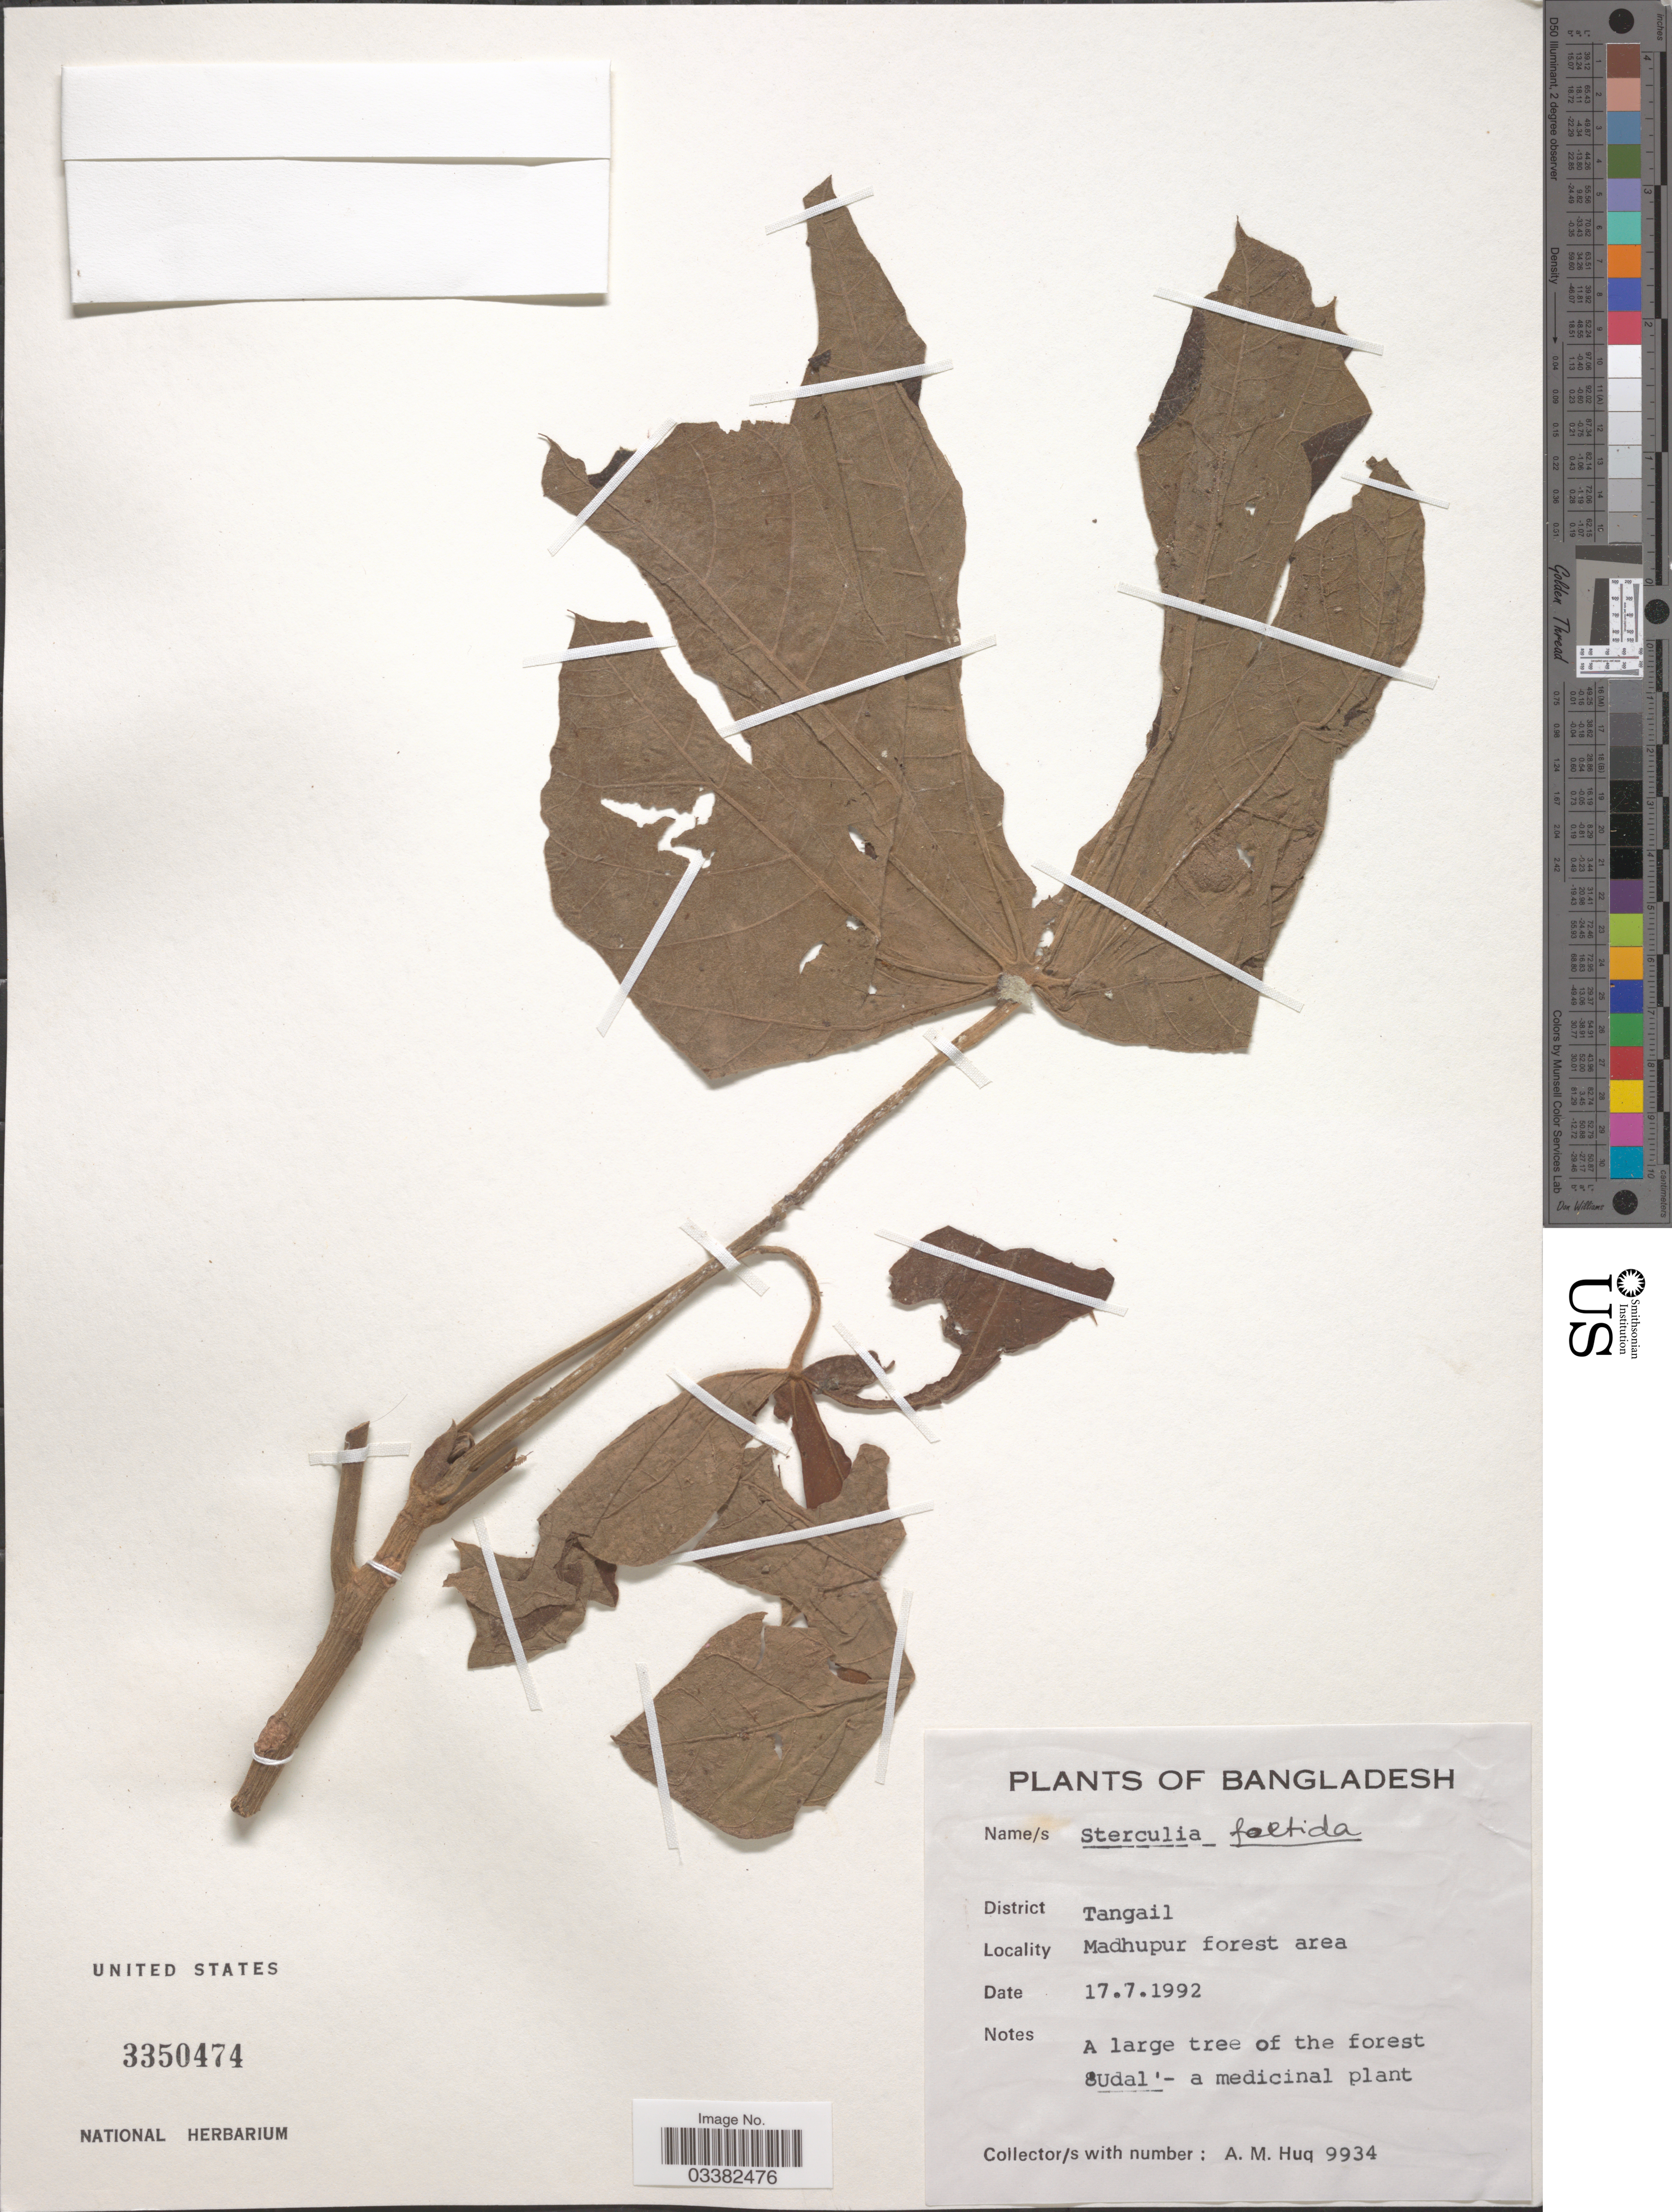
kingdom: Plantae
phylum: Tracheophyta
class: Magnoliopsida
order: Malvales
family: Malvaceae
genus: Sterculia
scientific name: Sterculia foetida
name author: L.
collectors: A. M. Huq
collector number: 9934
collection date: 1992-07-17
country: Bangladesh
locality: District Tangail. Madhupur forest area.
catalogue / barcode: US 3350474